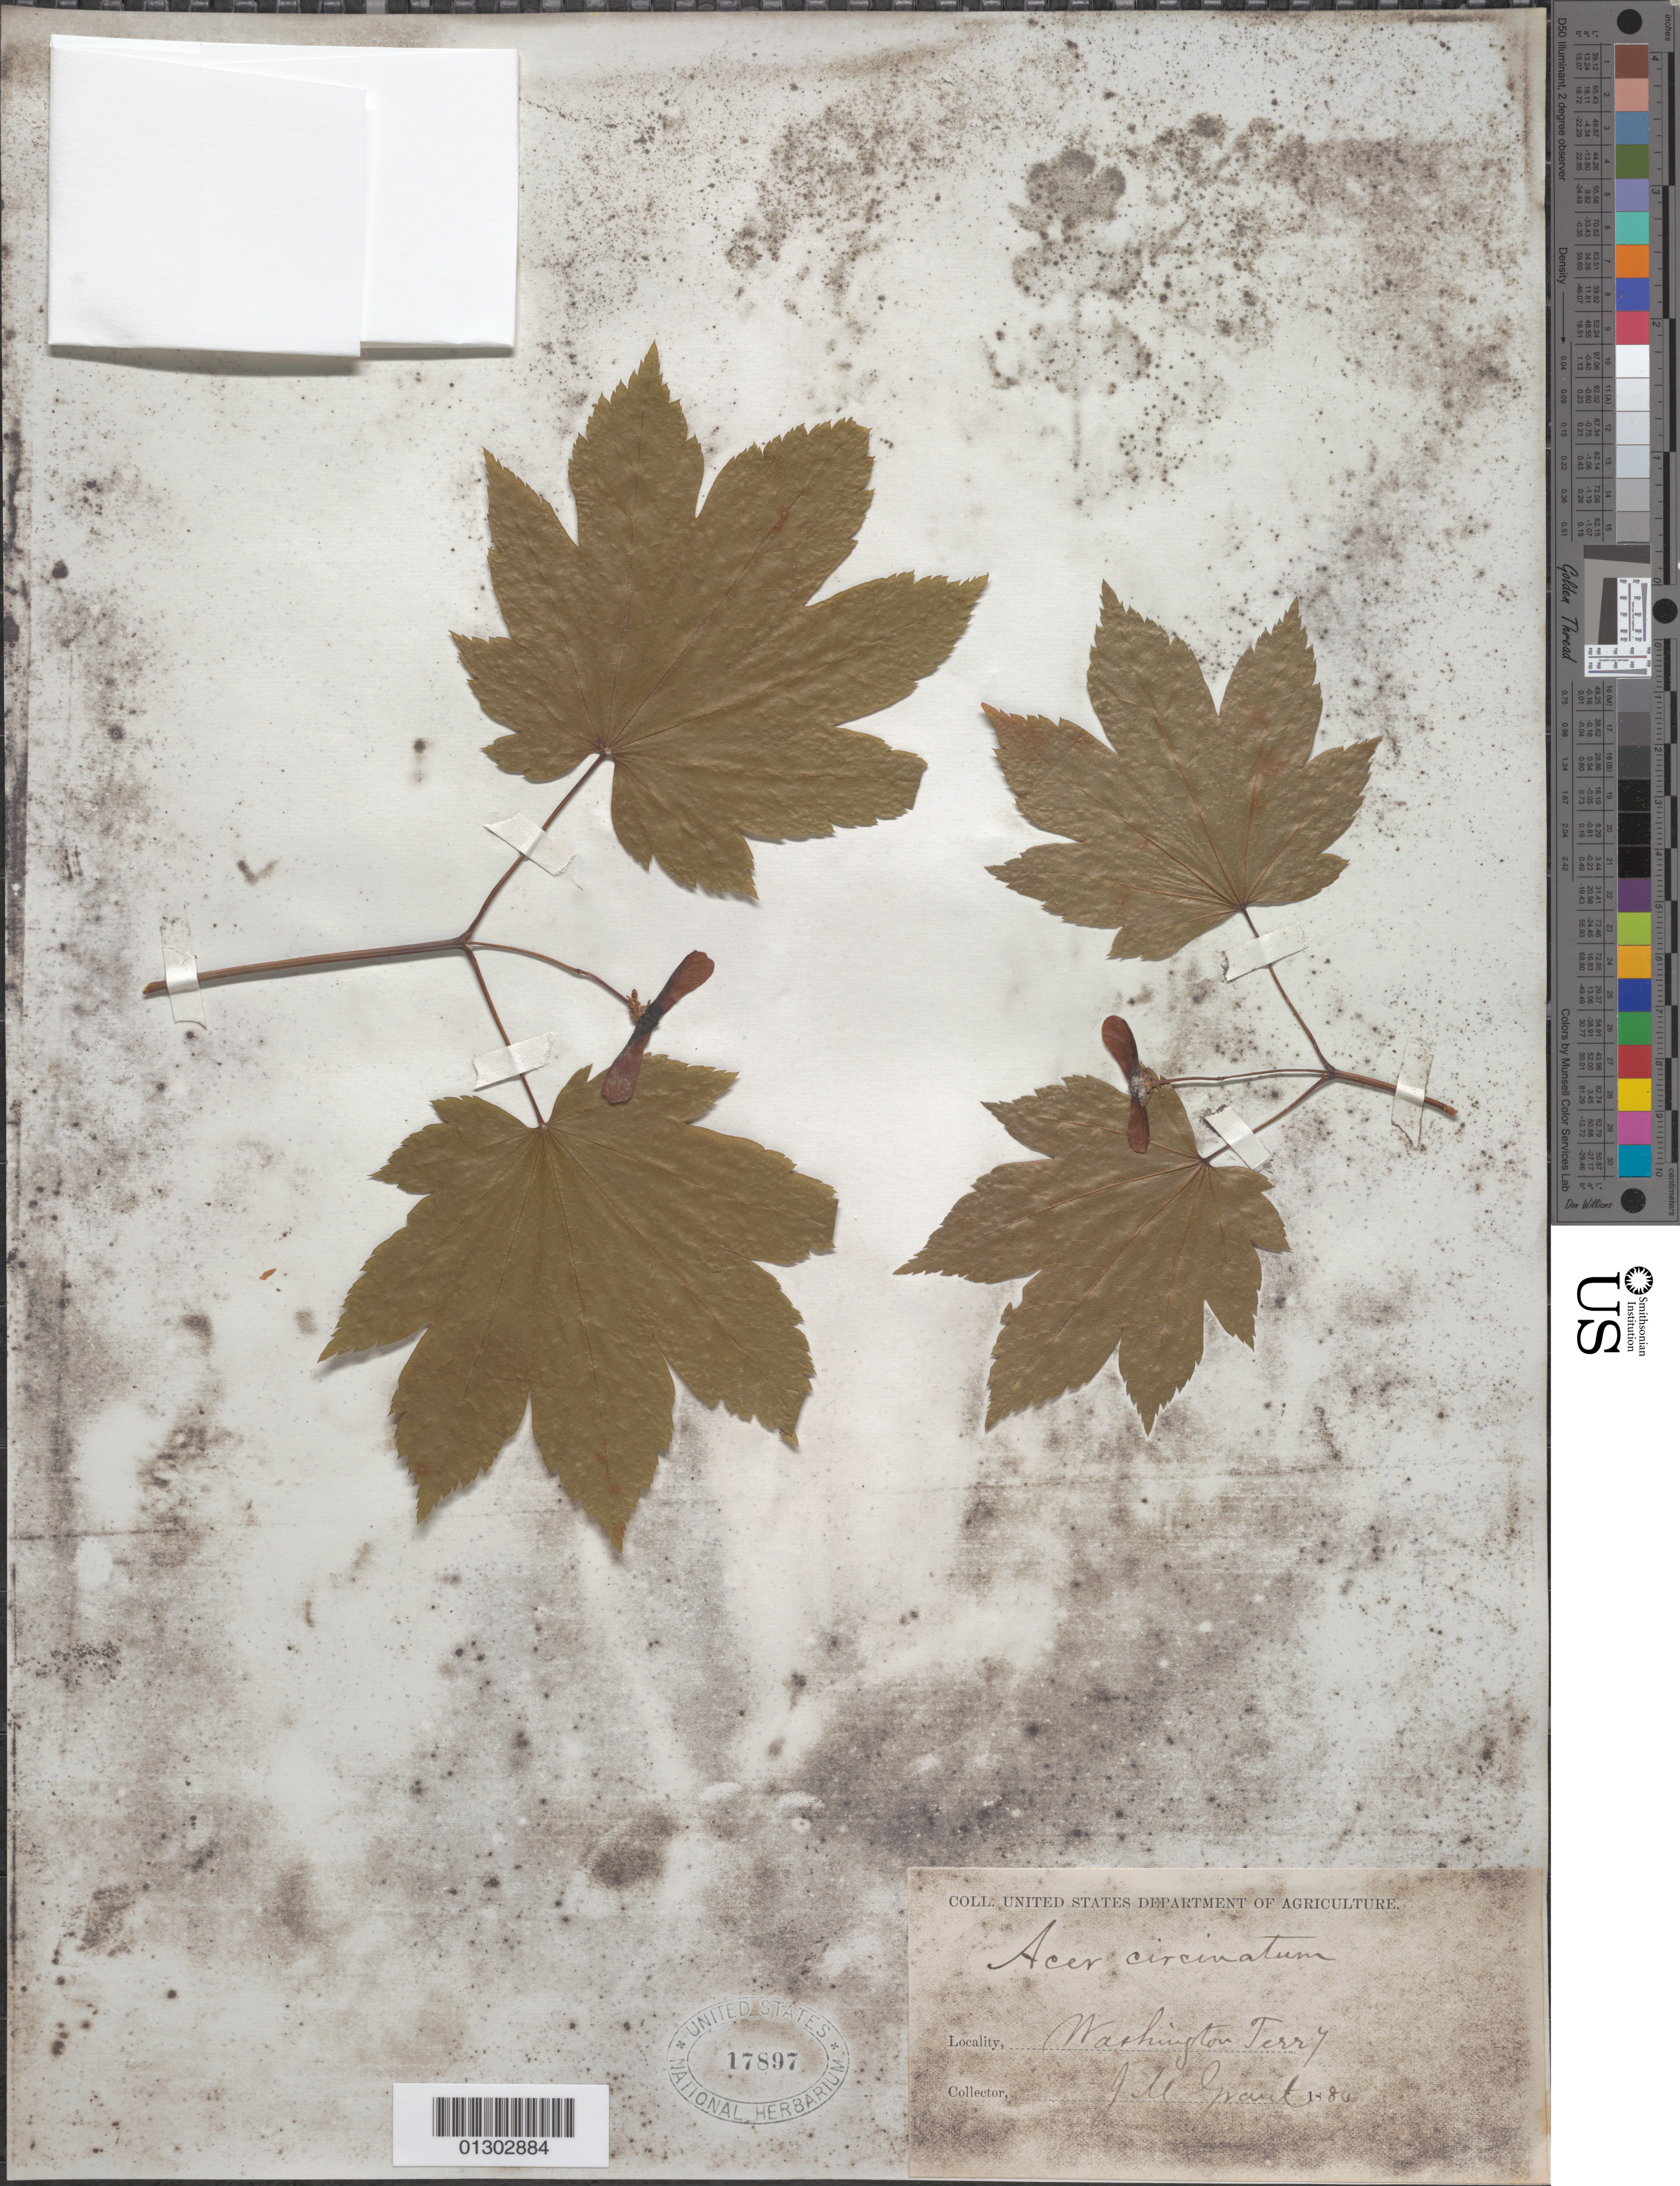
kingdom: Plantae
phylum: Tracheophyta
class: Magnoliopsida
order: Sapindales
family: Sapindaceae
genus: Acer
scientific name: Acer circinatum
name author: Pursh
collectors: J. M. Grant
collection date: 1886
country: United States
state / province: Washington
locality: Washington Terr.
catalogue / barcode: US 17897